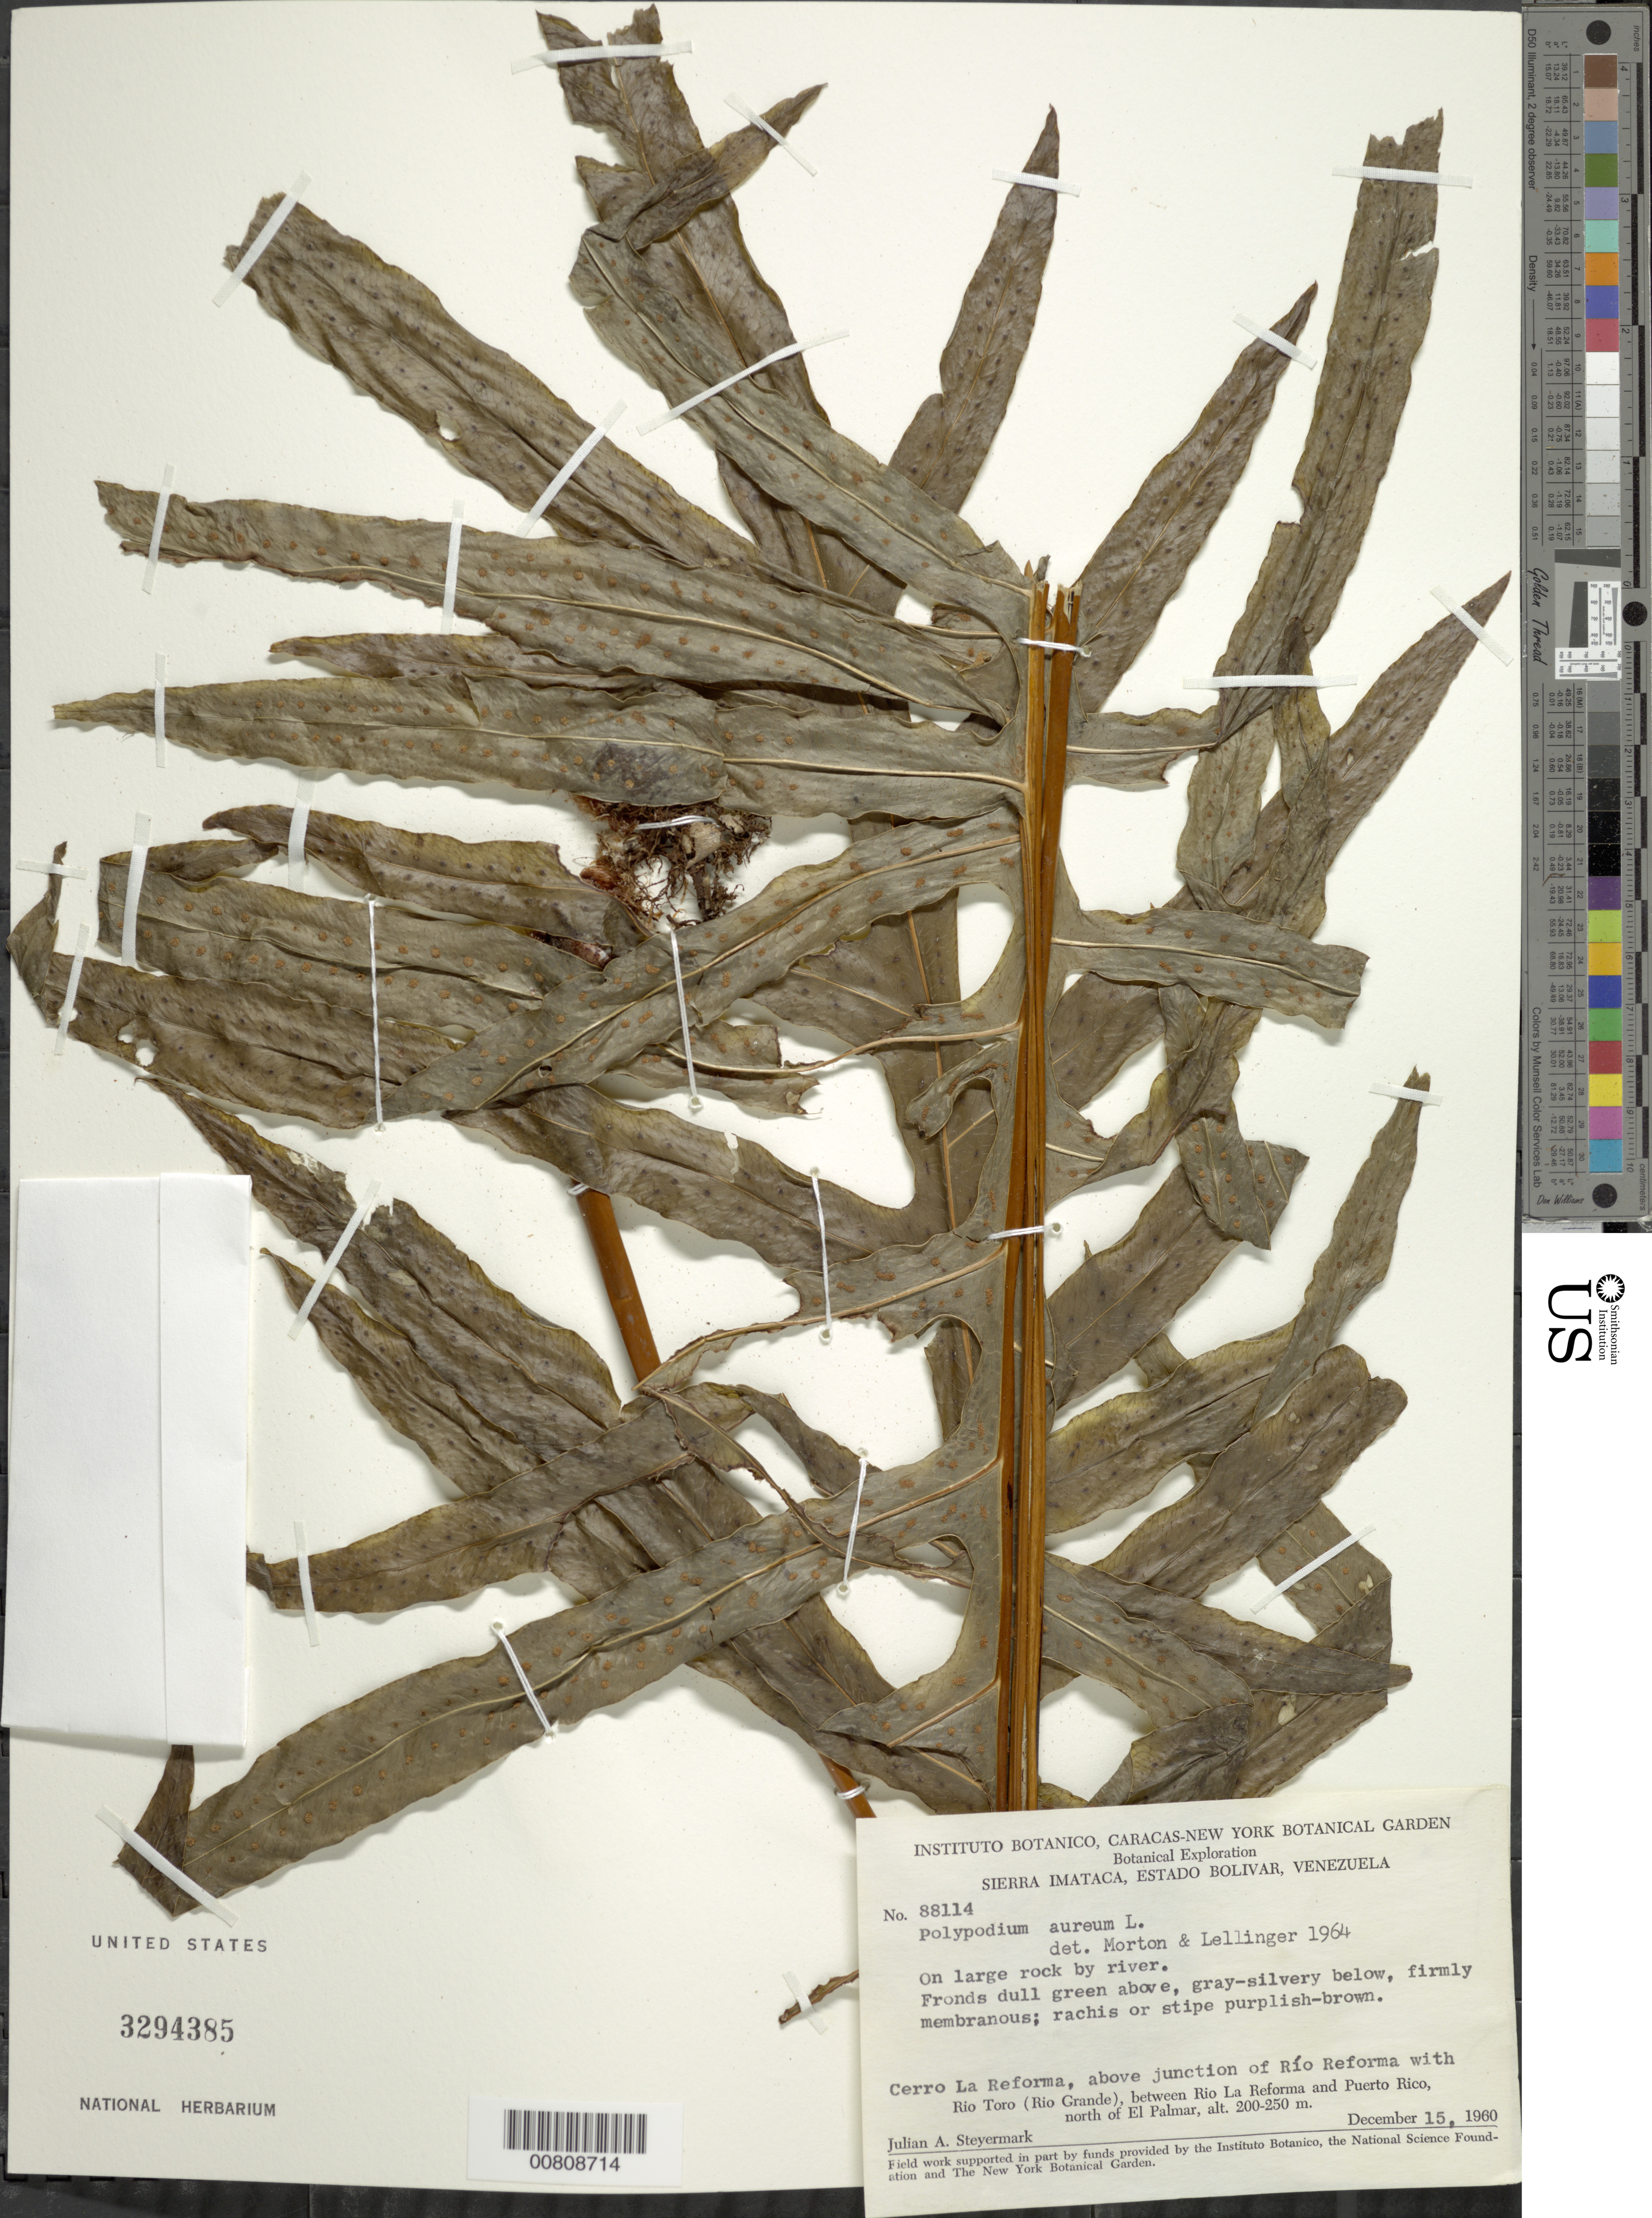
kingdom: Plantae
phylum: Tracheophyta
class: Polypodiopsida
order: Polypodiales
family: Polypodiaceae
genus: Phlebodium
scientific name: Phlebodium pseudoaureum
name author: (Cav.) Lellinger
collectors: J. Steyermark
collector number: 88114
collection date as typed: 15-Dec-60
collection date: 1960-12-15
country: Venezuela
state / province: Bolívar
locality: Sierra Imataca; Cerro La Reforma, above junction with Río Reforma with Río Toro (Río Grande), between Río La Reforma and Puerto Rico, N of El Palmar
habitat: On large rocks by river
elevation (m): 200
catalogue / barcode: US 3294385